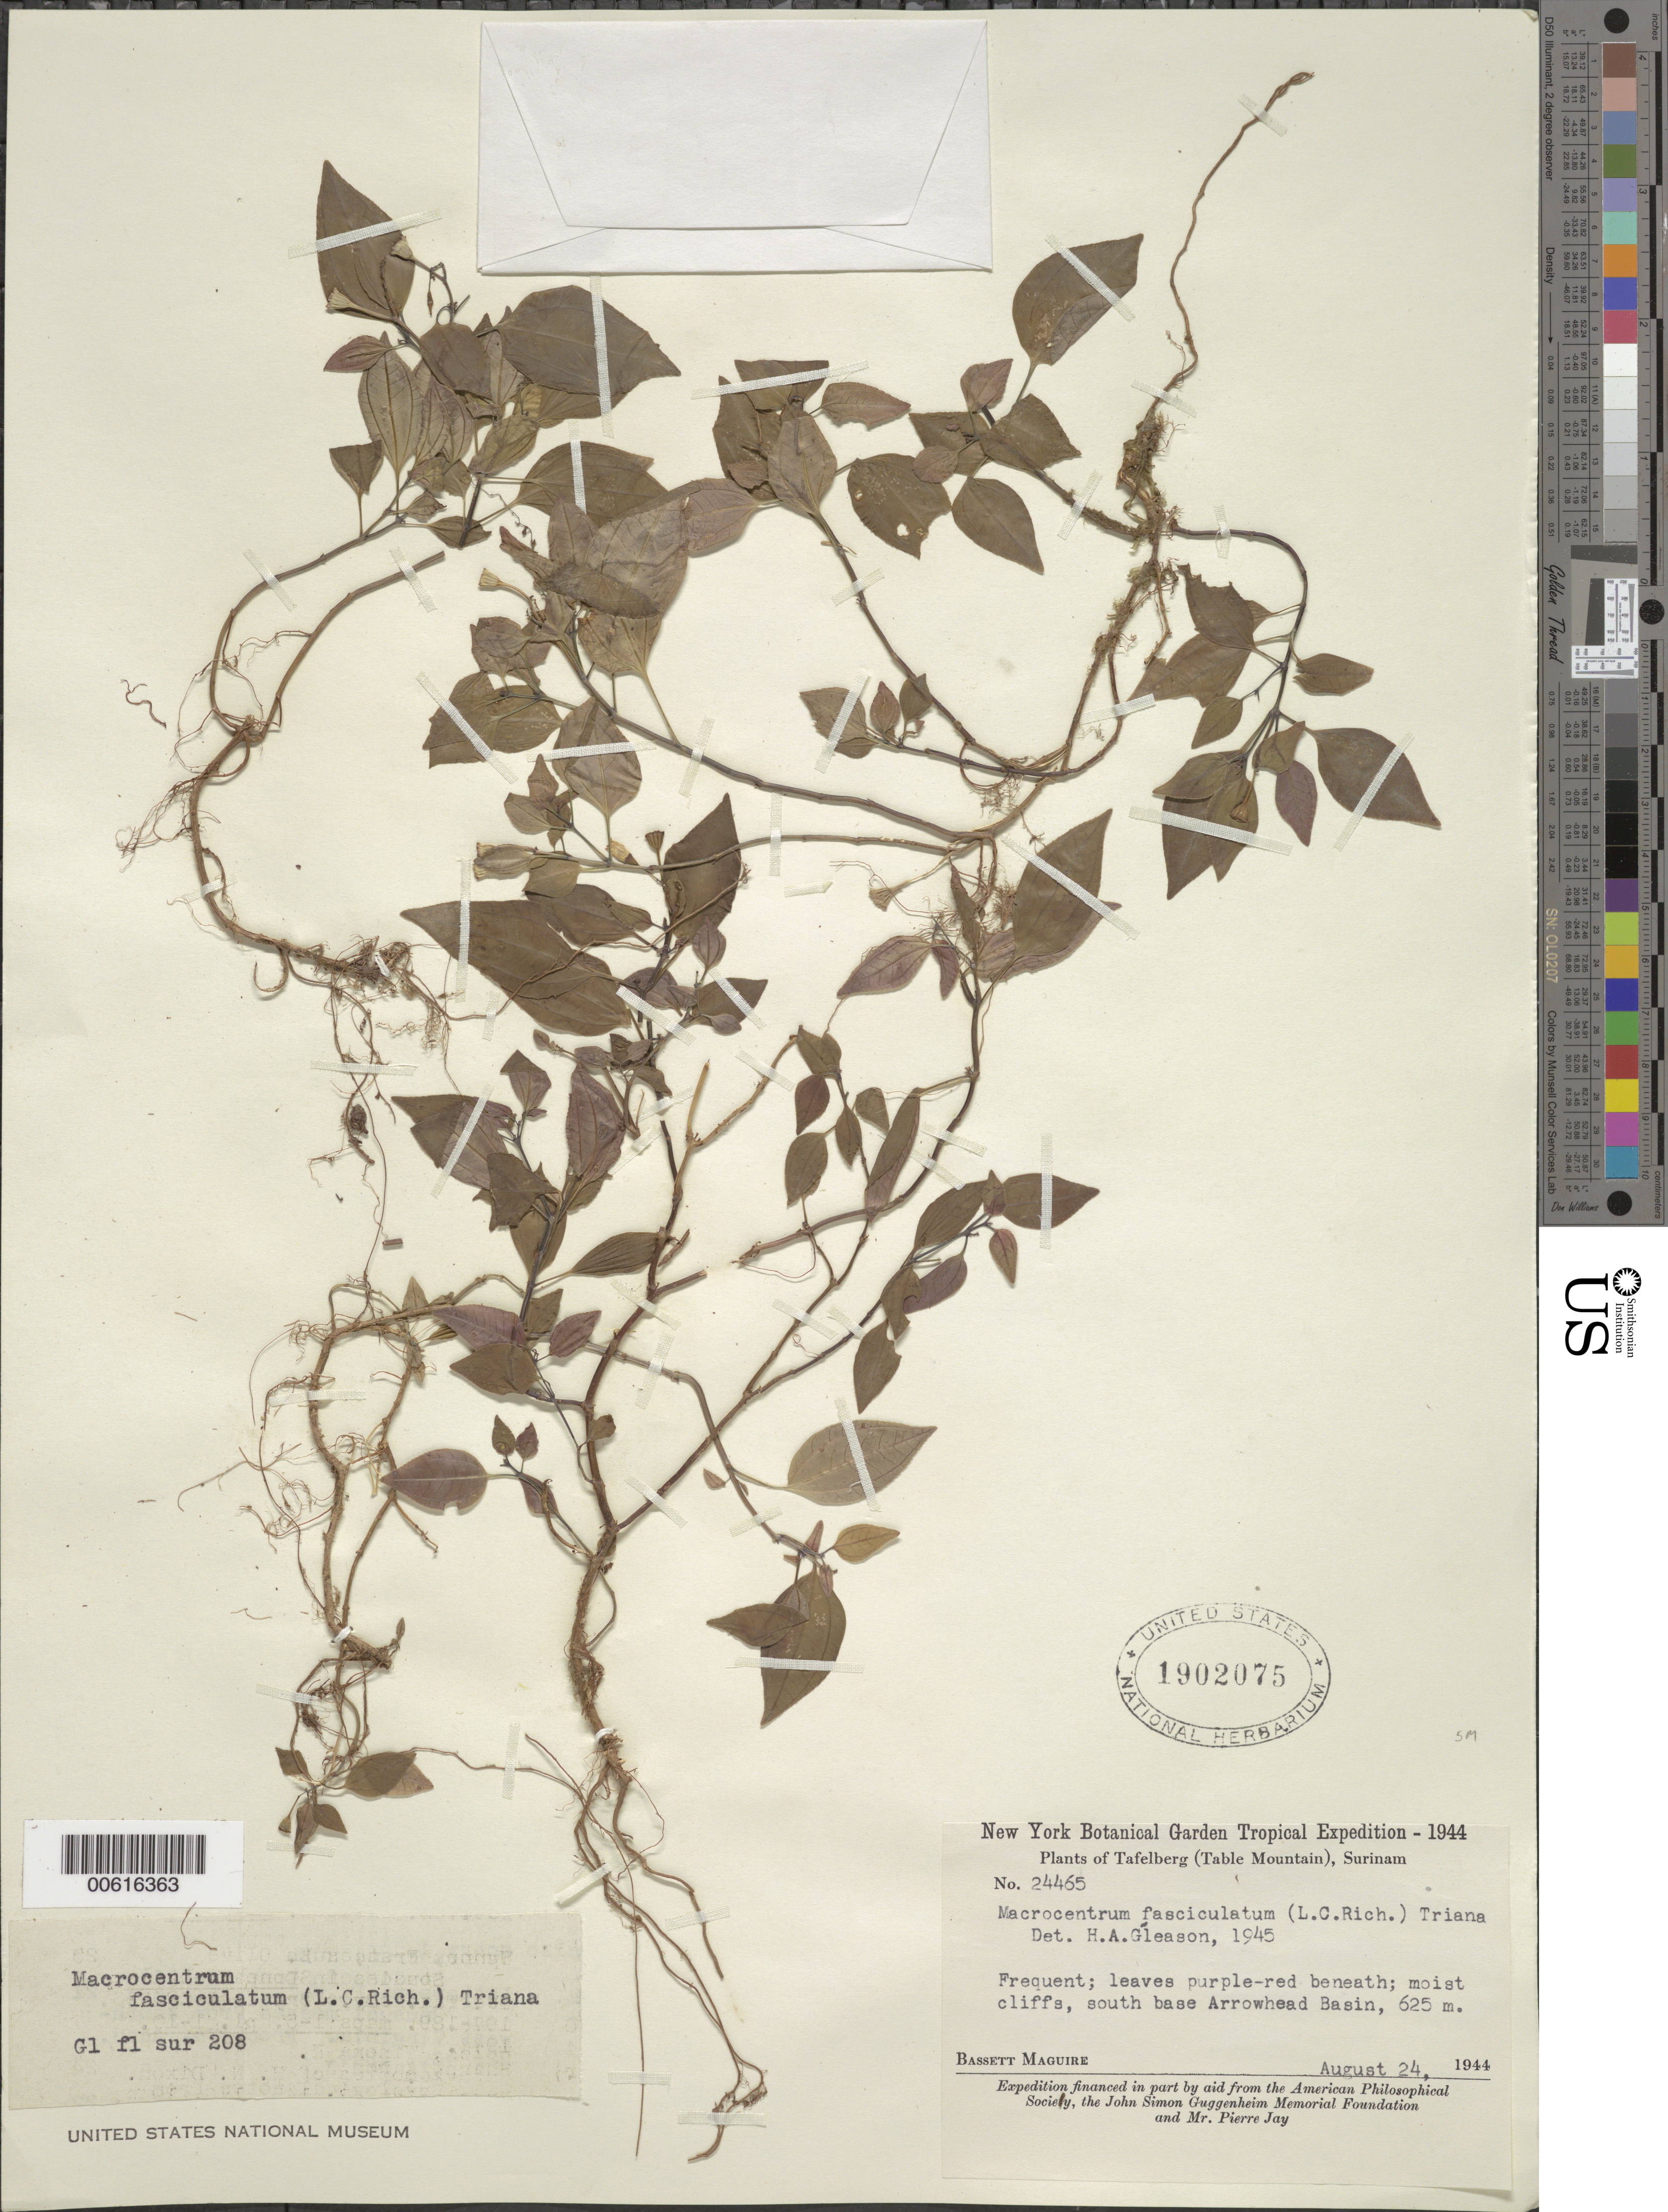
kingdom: Plantae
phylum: Tracheophyta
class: Magnoliopsida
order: Myrtales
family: Melastomataceae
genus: Macrocentrum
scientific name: Macrocentrum fasciculatum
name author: (Rich. ex DC.) Triana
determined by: Gleason, H. A.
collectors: B. Maguire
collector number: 24465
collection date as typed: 24-Aug-44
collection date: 1944-08-24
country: Suriname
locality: Tafelberg (Table Mountain), Arrowhead Basin, S base of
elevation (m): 625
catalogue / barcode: US 1902075